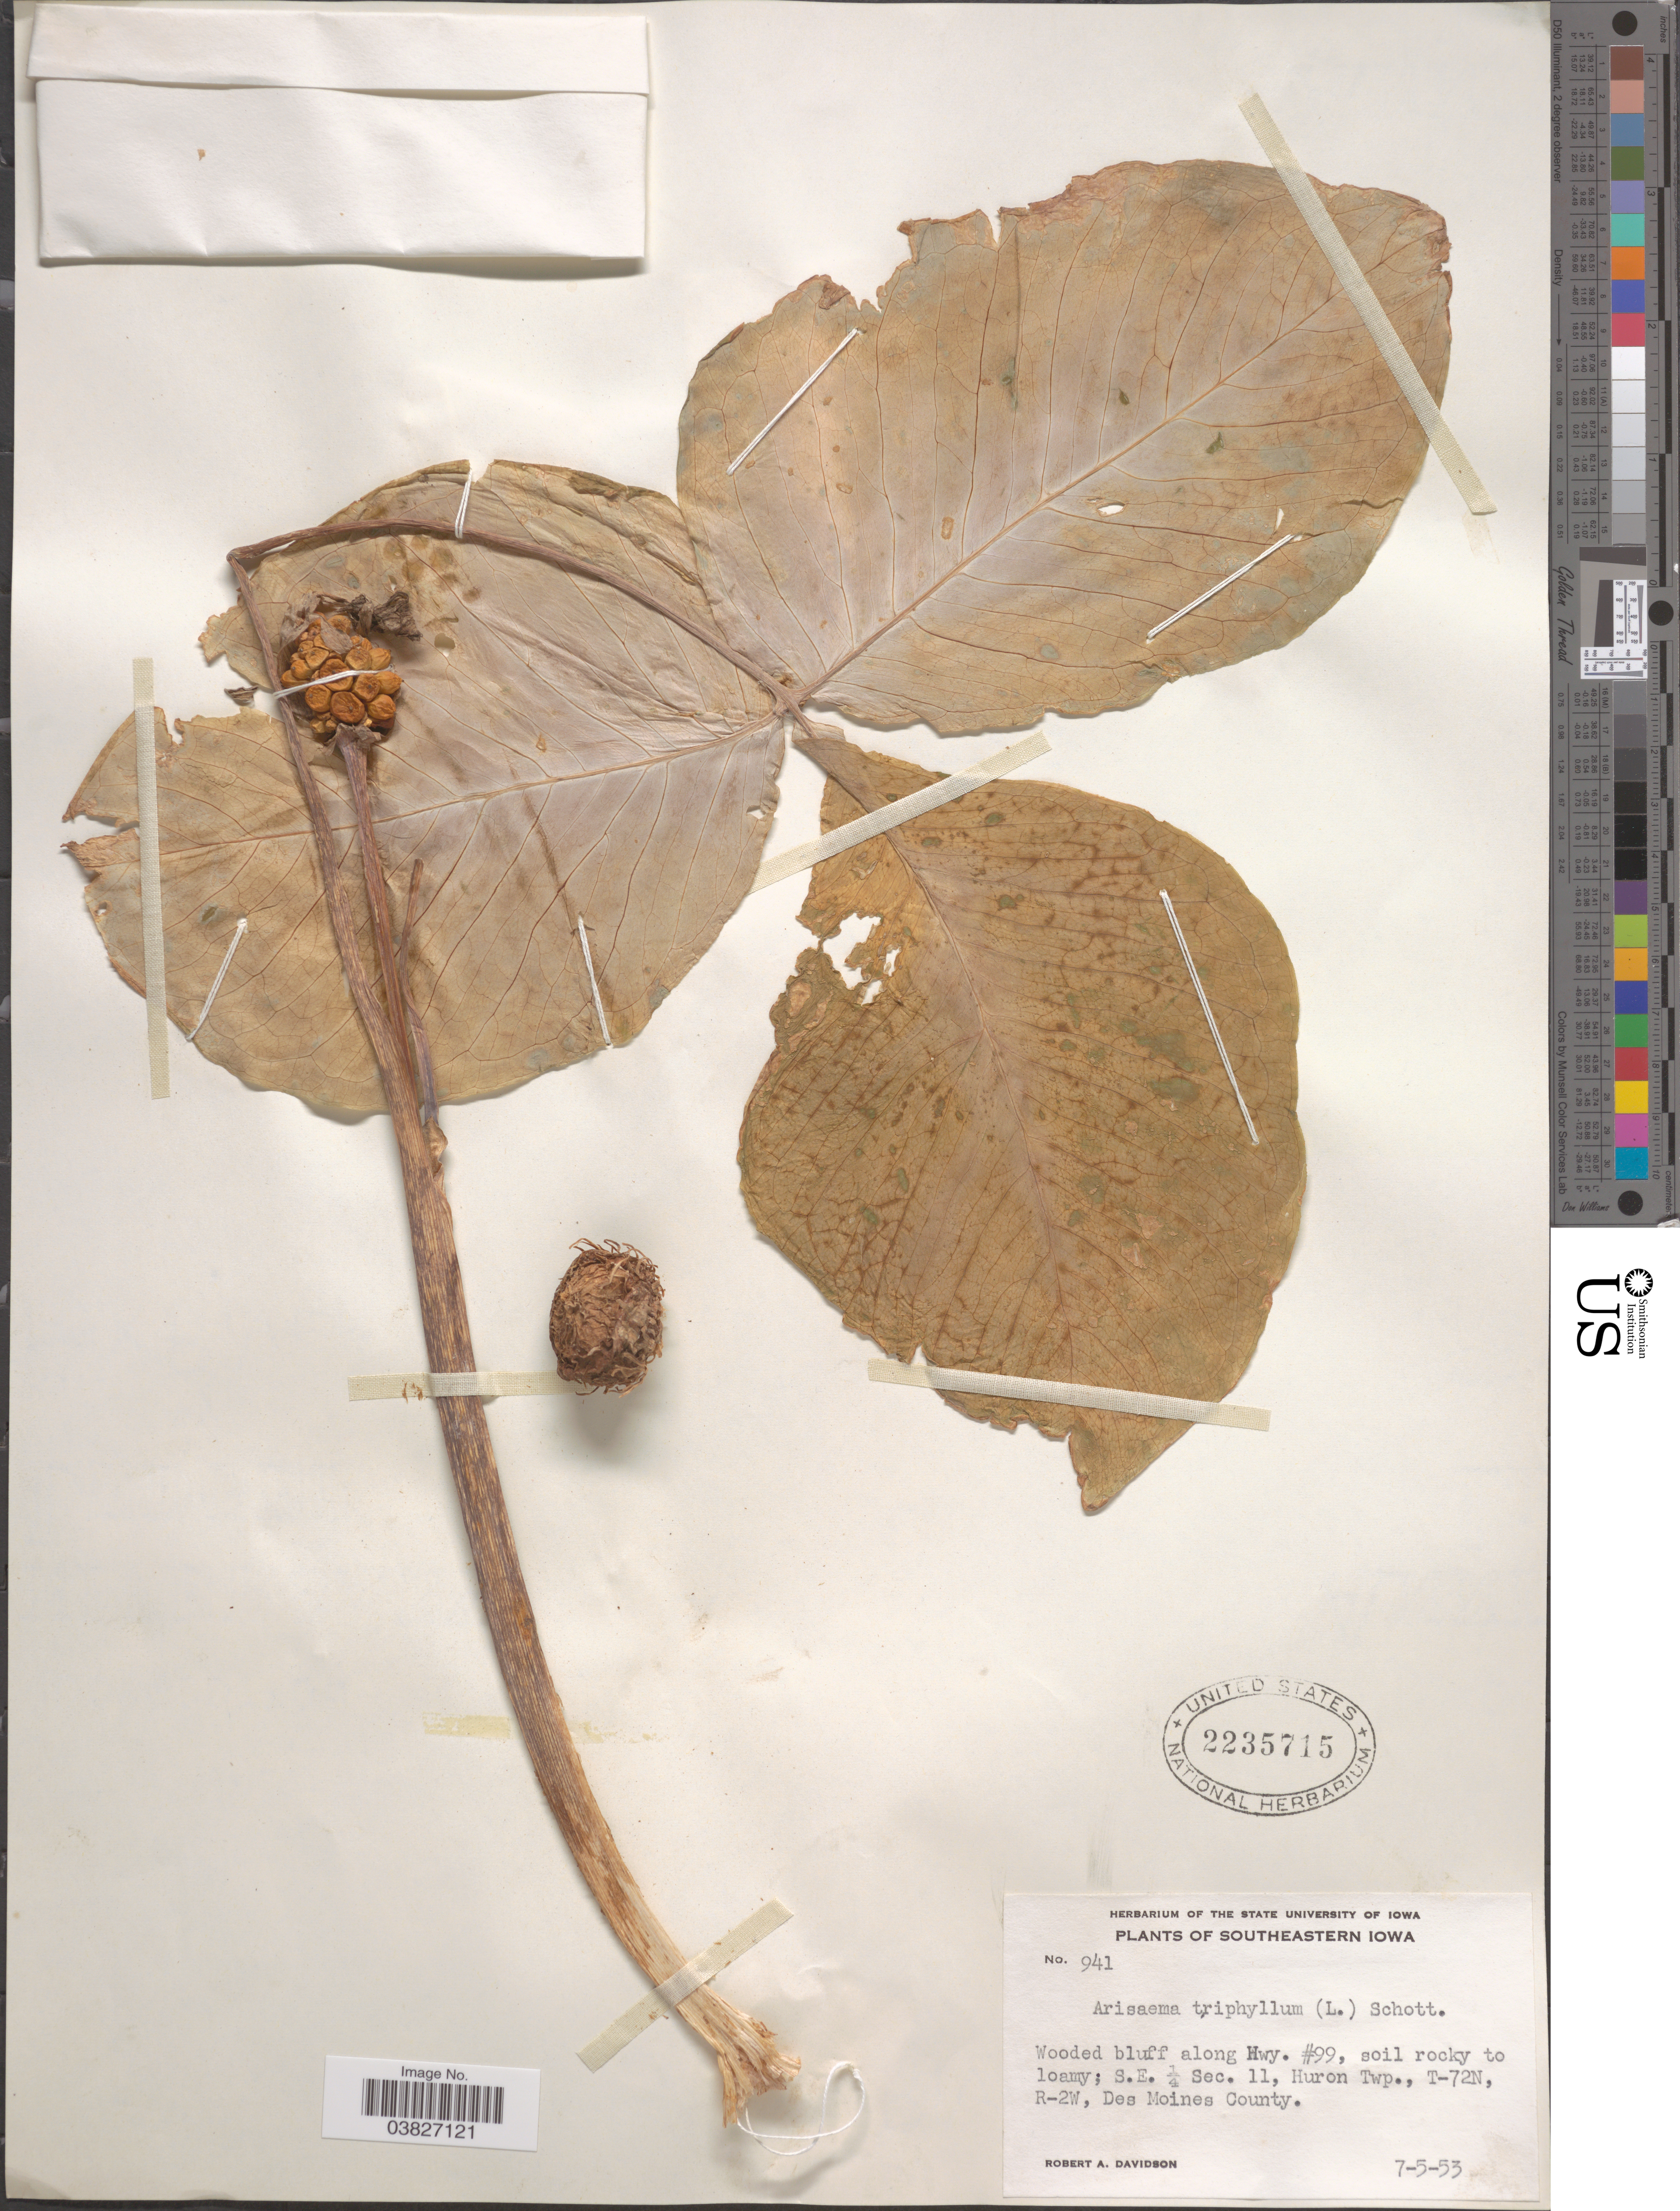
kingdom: Plantae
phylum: Tracheophyta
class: Liliopsida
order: Alismatales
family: Araceae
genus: Arisaema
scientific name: Arisaema triphyllum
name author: (L.) Schott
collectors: R. A. Davidson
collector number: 941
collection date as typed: Transcribed d/m/y: 5/7/53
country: United States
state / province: Iowa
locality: Southeastern Iowa. Wooded bluff along Hwy. #99; S.E. ¼ Sec. 11, Huron Twp., T-72N, R-2W, Des Moines County.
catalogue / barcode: US 2235715